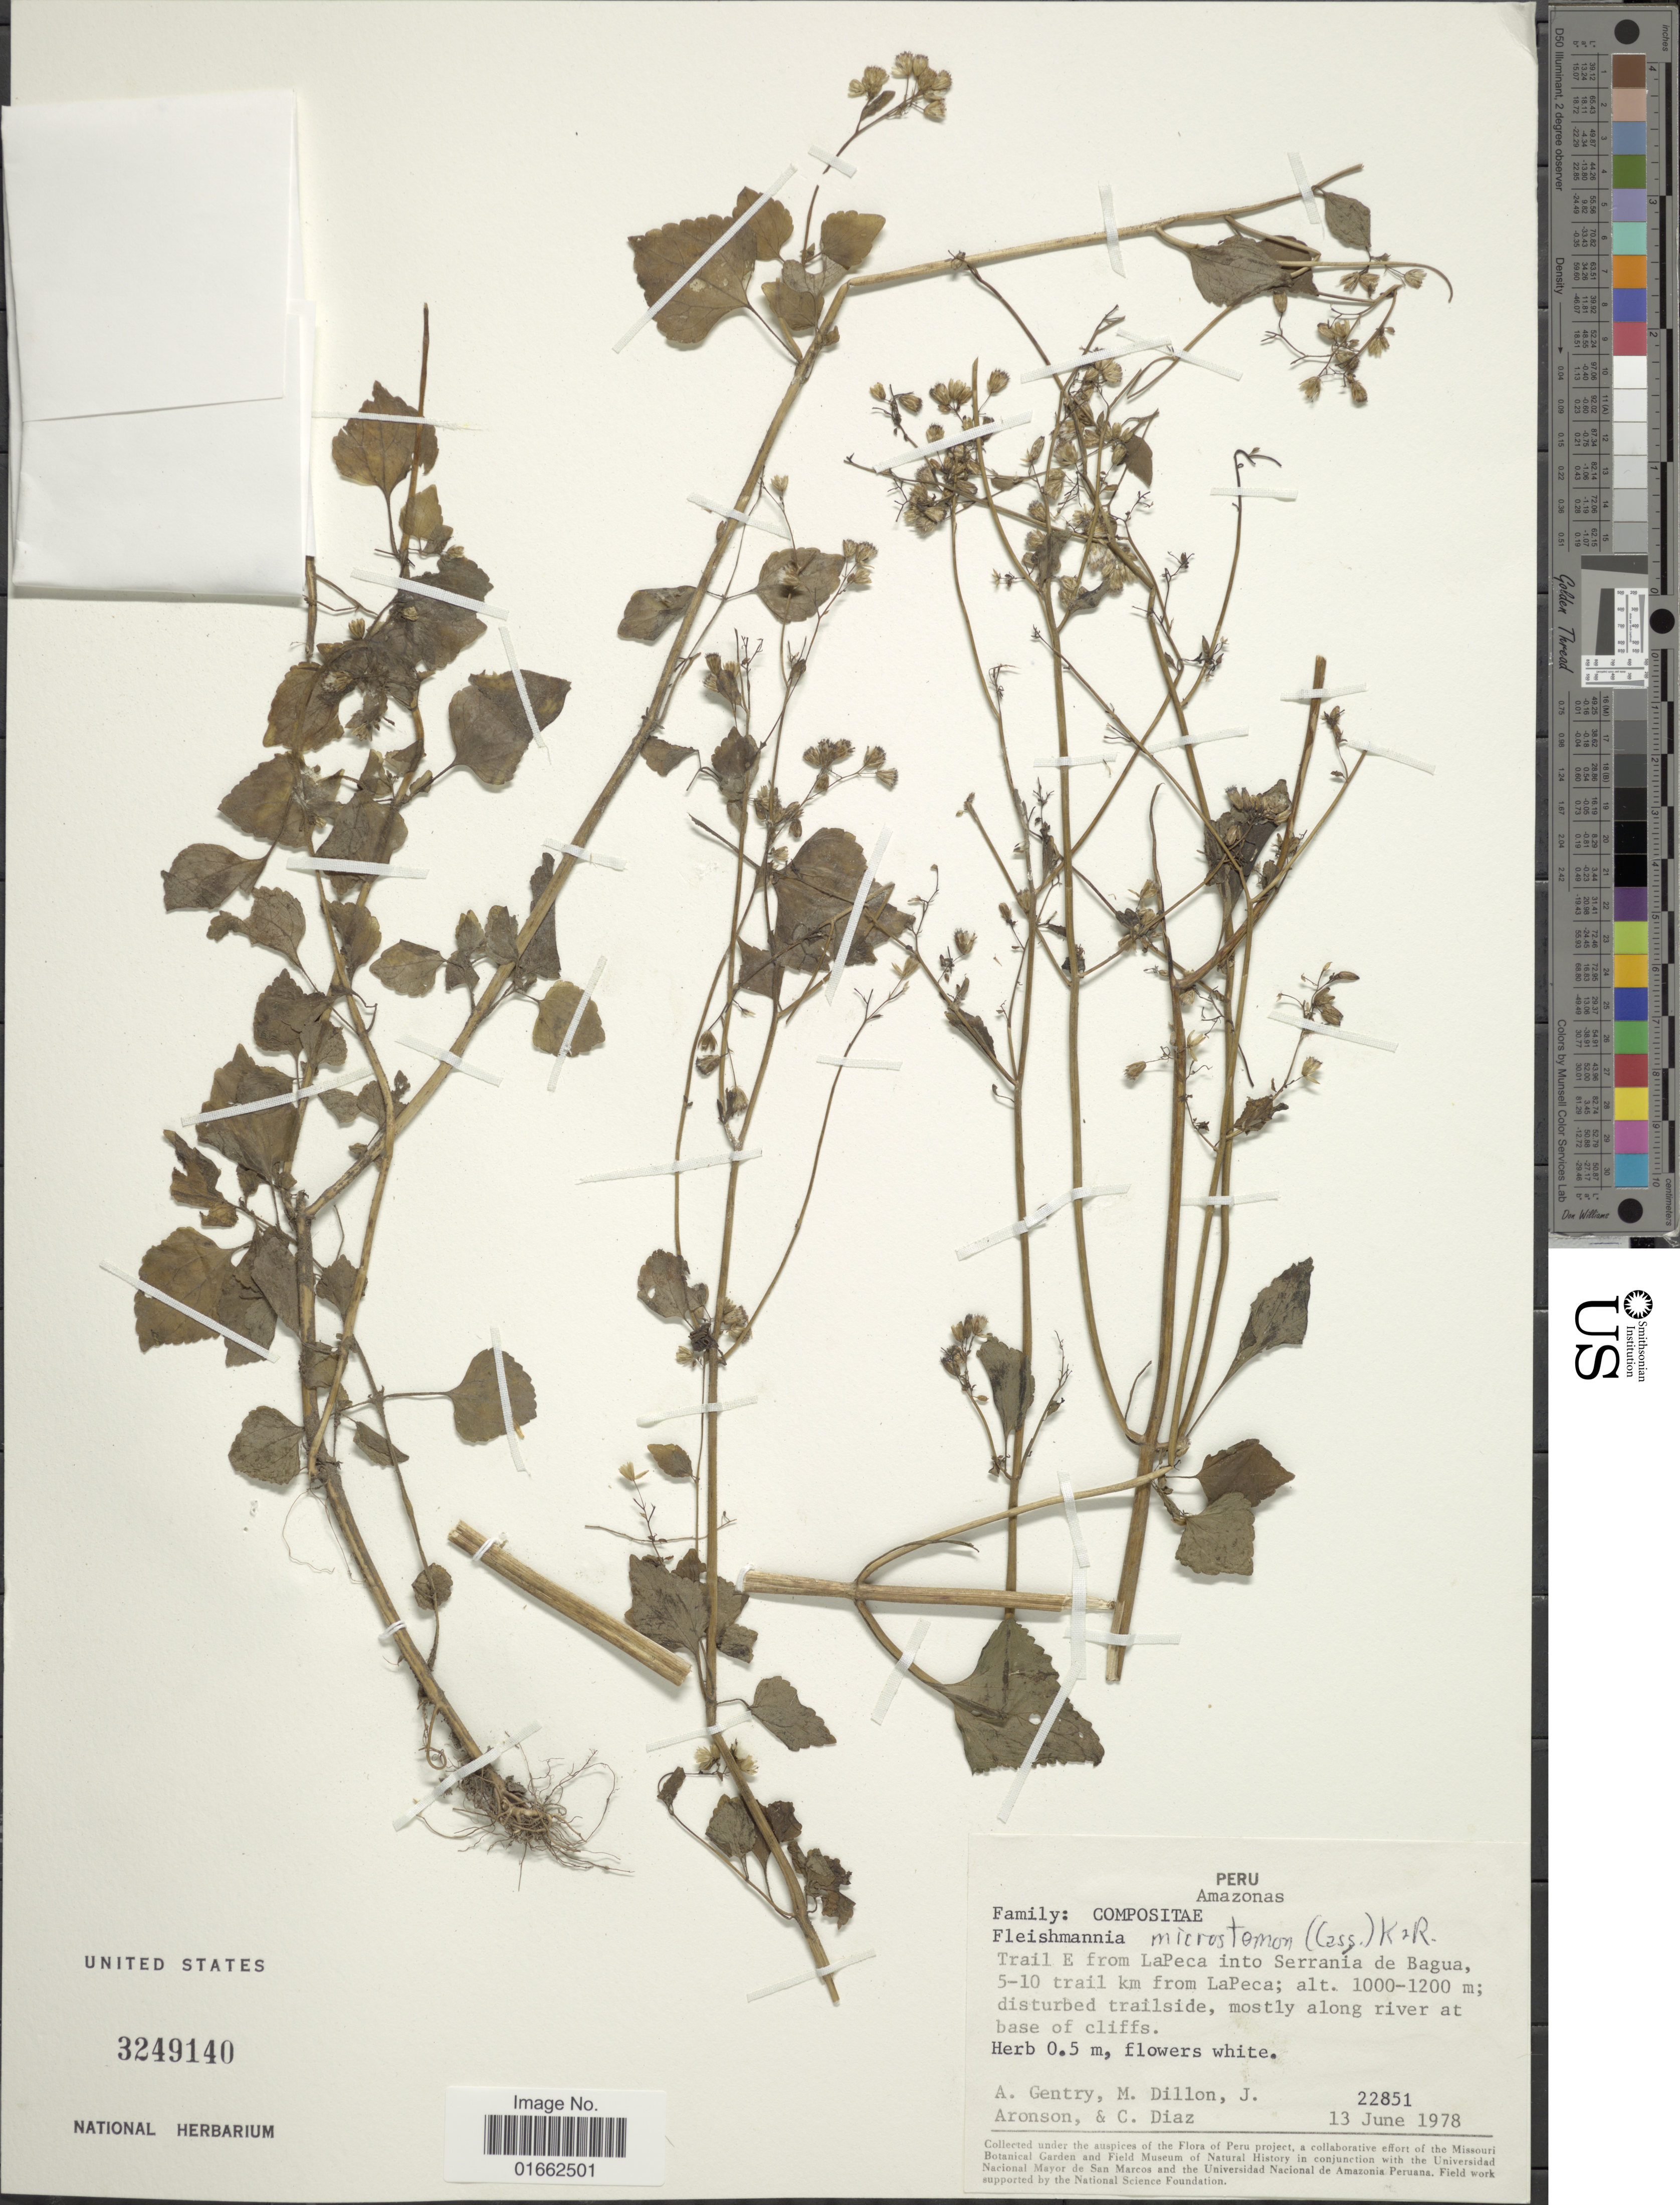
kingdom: Plantae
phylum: Tracheophyta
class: Magnoliopsida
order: Asterales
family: Asteraceae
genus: Fleischmannia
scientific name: Fleischmannia microstemon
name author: (Cass.) R.M. King & H. Rob.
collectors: A. H. Gentry, M. O. Dillon, J. Aronson & C. Díaz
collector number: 22851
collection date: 1978-06-13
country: Peru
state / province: Amazonas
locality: Trail E from LaPeca into Serrania de Bagua, 5-10 trail km from LaPeca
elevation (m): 1000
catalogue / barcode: US 3249140